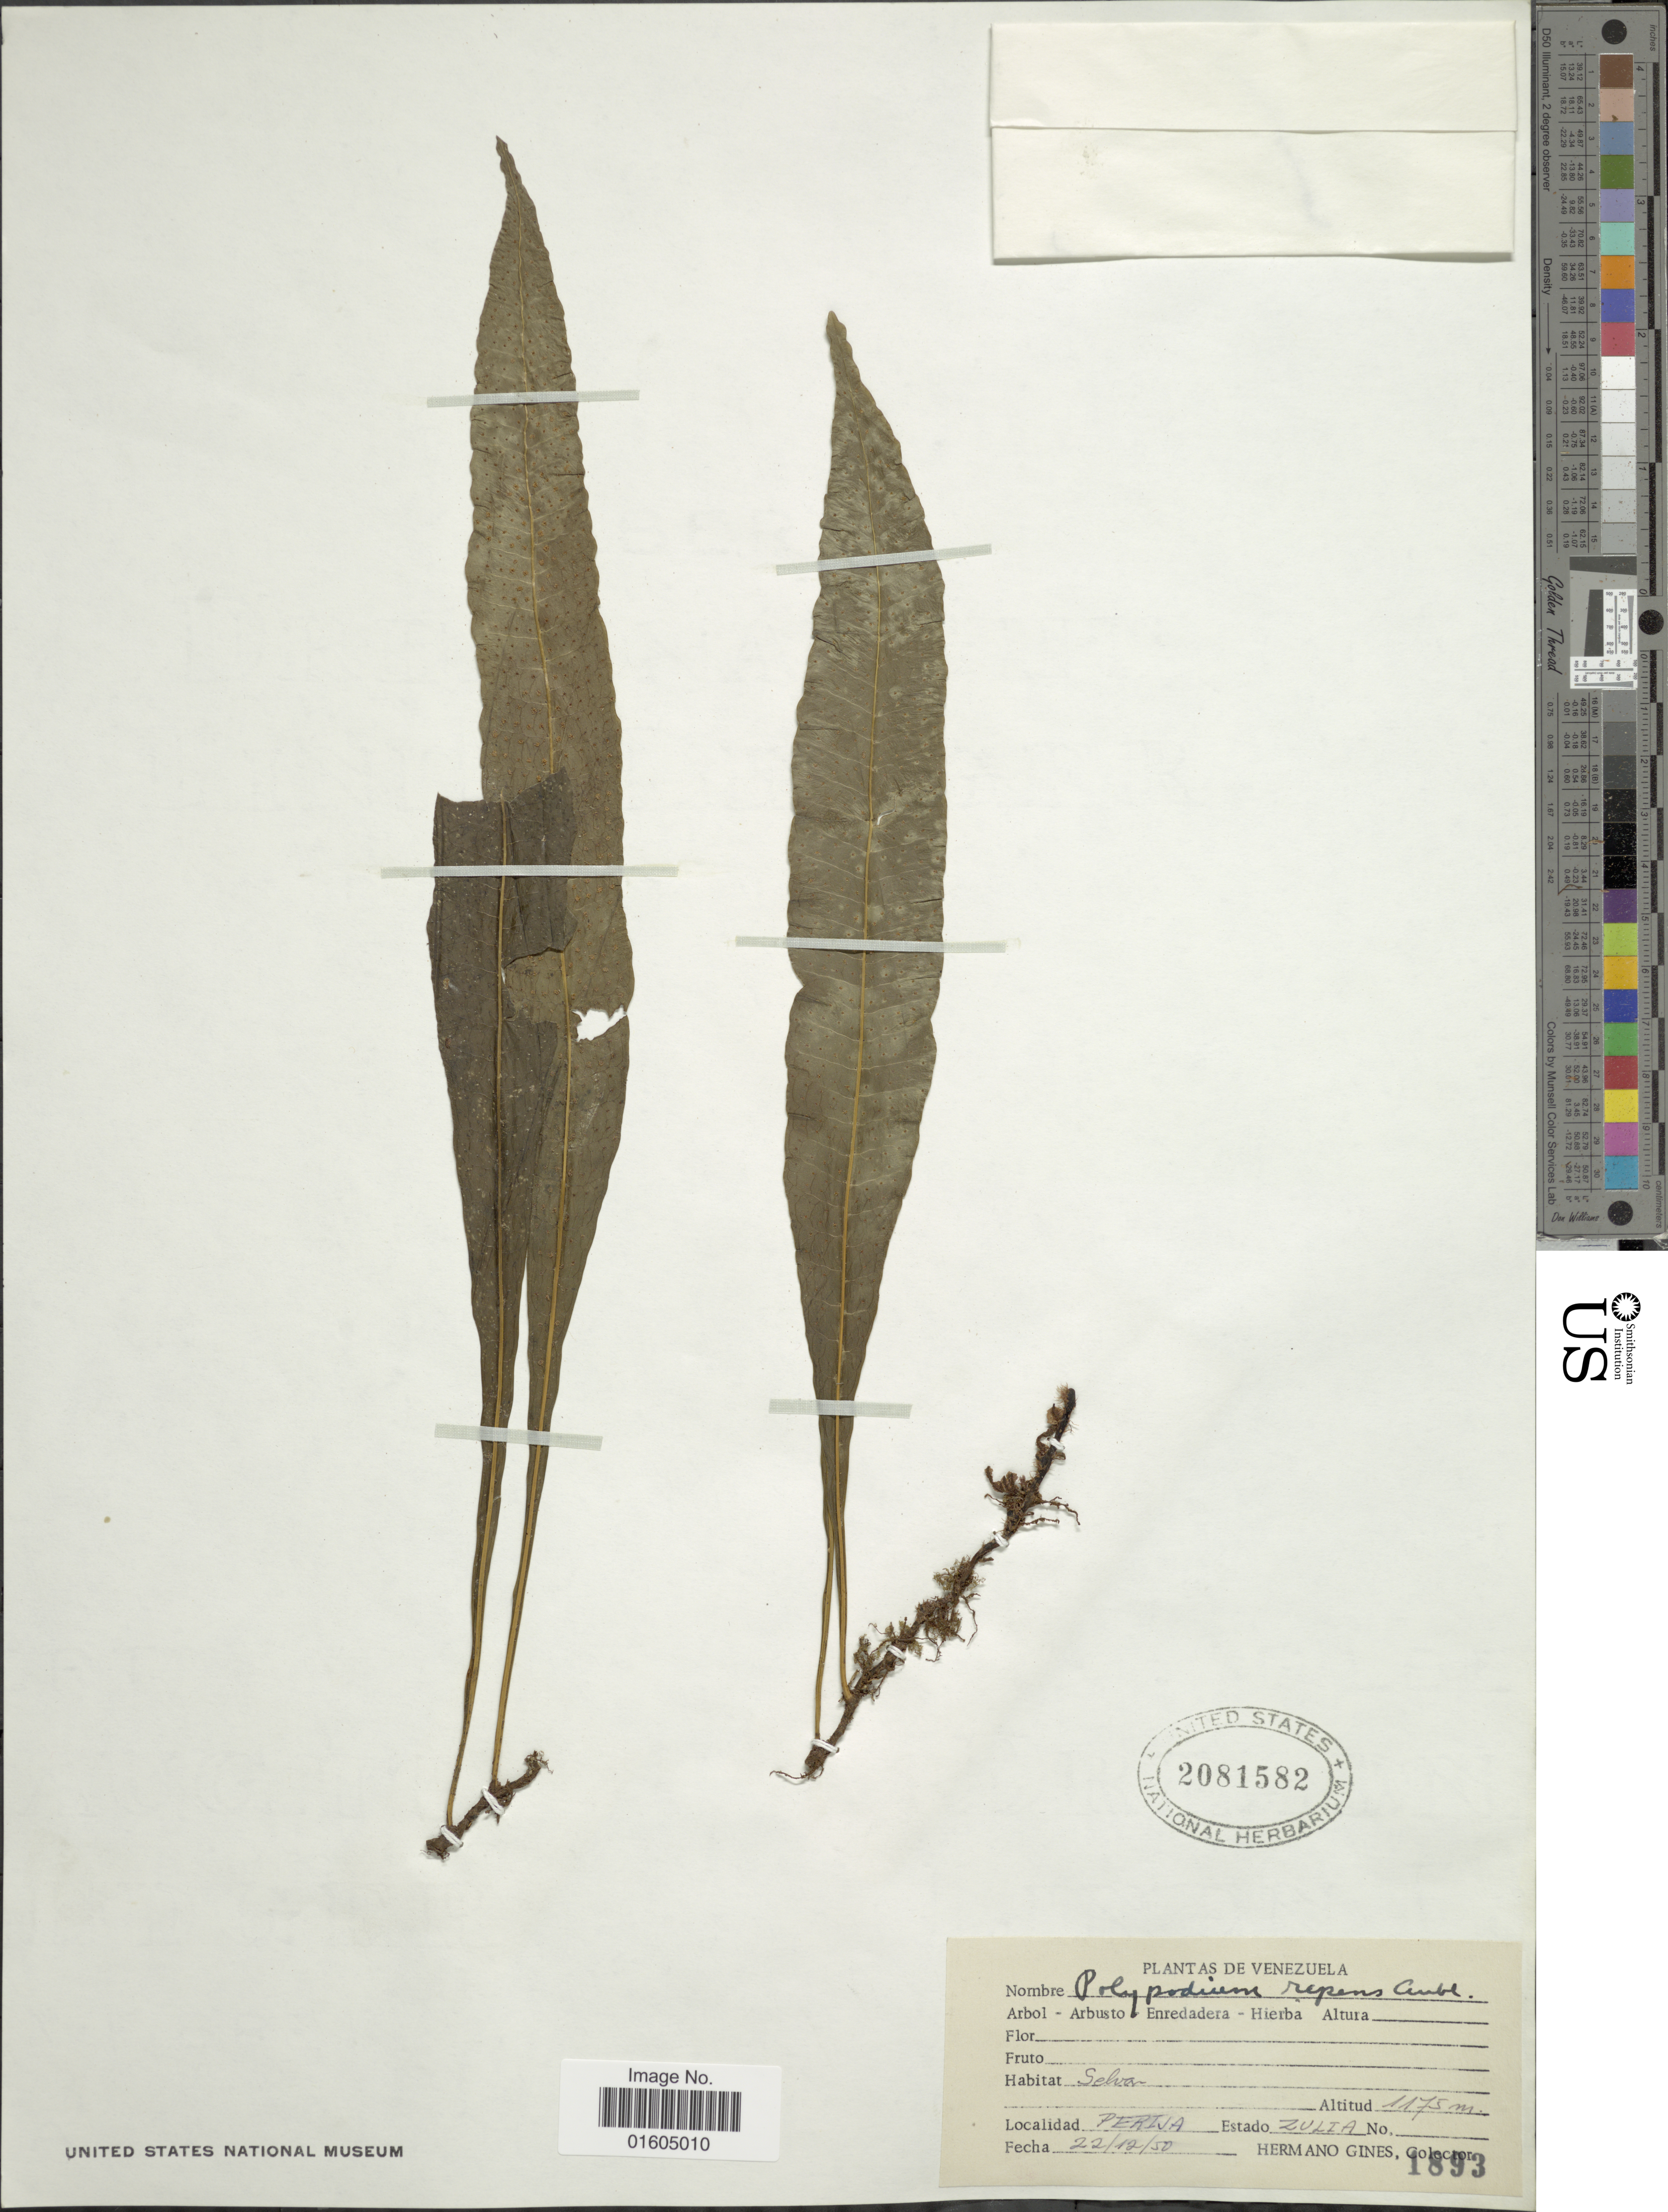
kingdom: Plantae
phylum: Tracheophyta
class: Polypodiopsida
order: Polypodiales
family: Polypodiaceae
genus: Campyloneurum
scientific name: Campyloneurum serpentinum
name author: (Christ) Ching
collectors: Bro. Gines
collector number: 1893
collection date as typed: Transcribed d/m/y: 22/12/50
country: Venezuela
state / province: Zulia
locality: Venezuela. Perija, Estado Zulia [State of Zulia].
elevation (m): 1175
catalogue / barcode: US 2081582